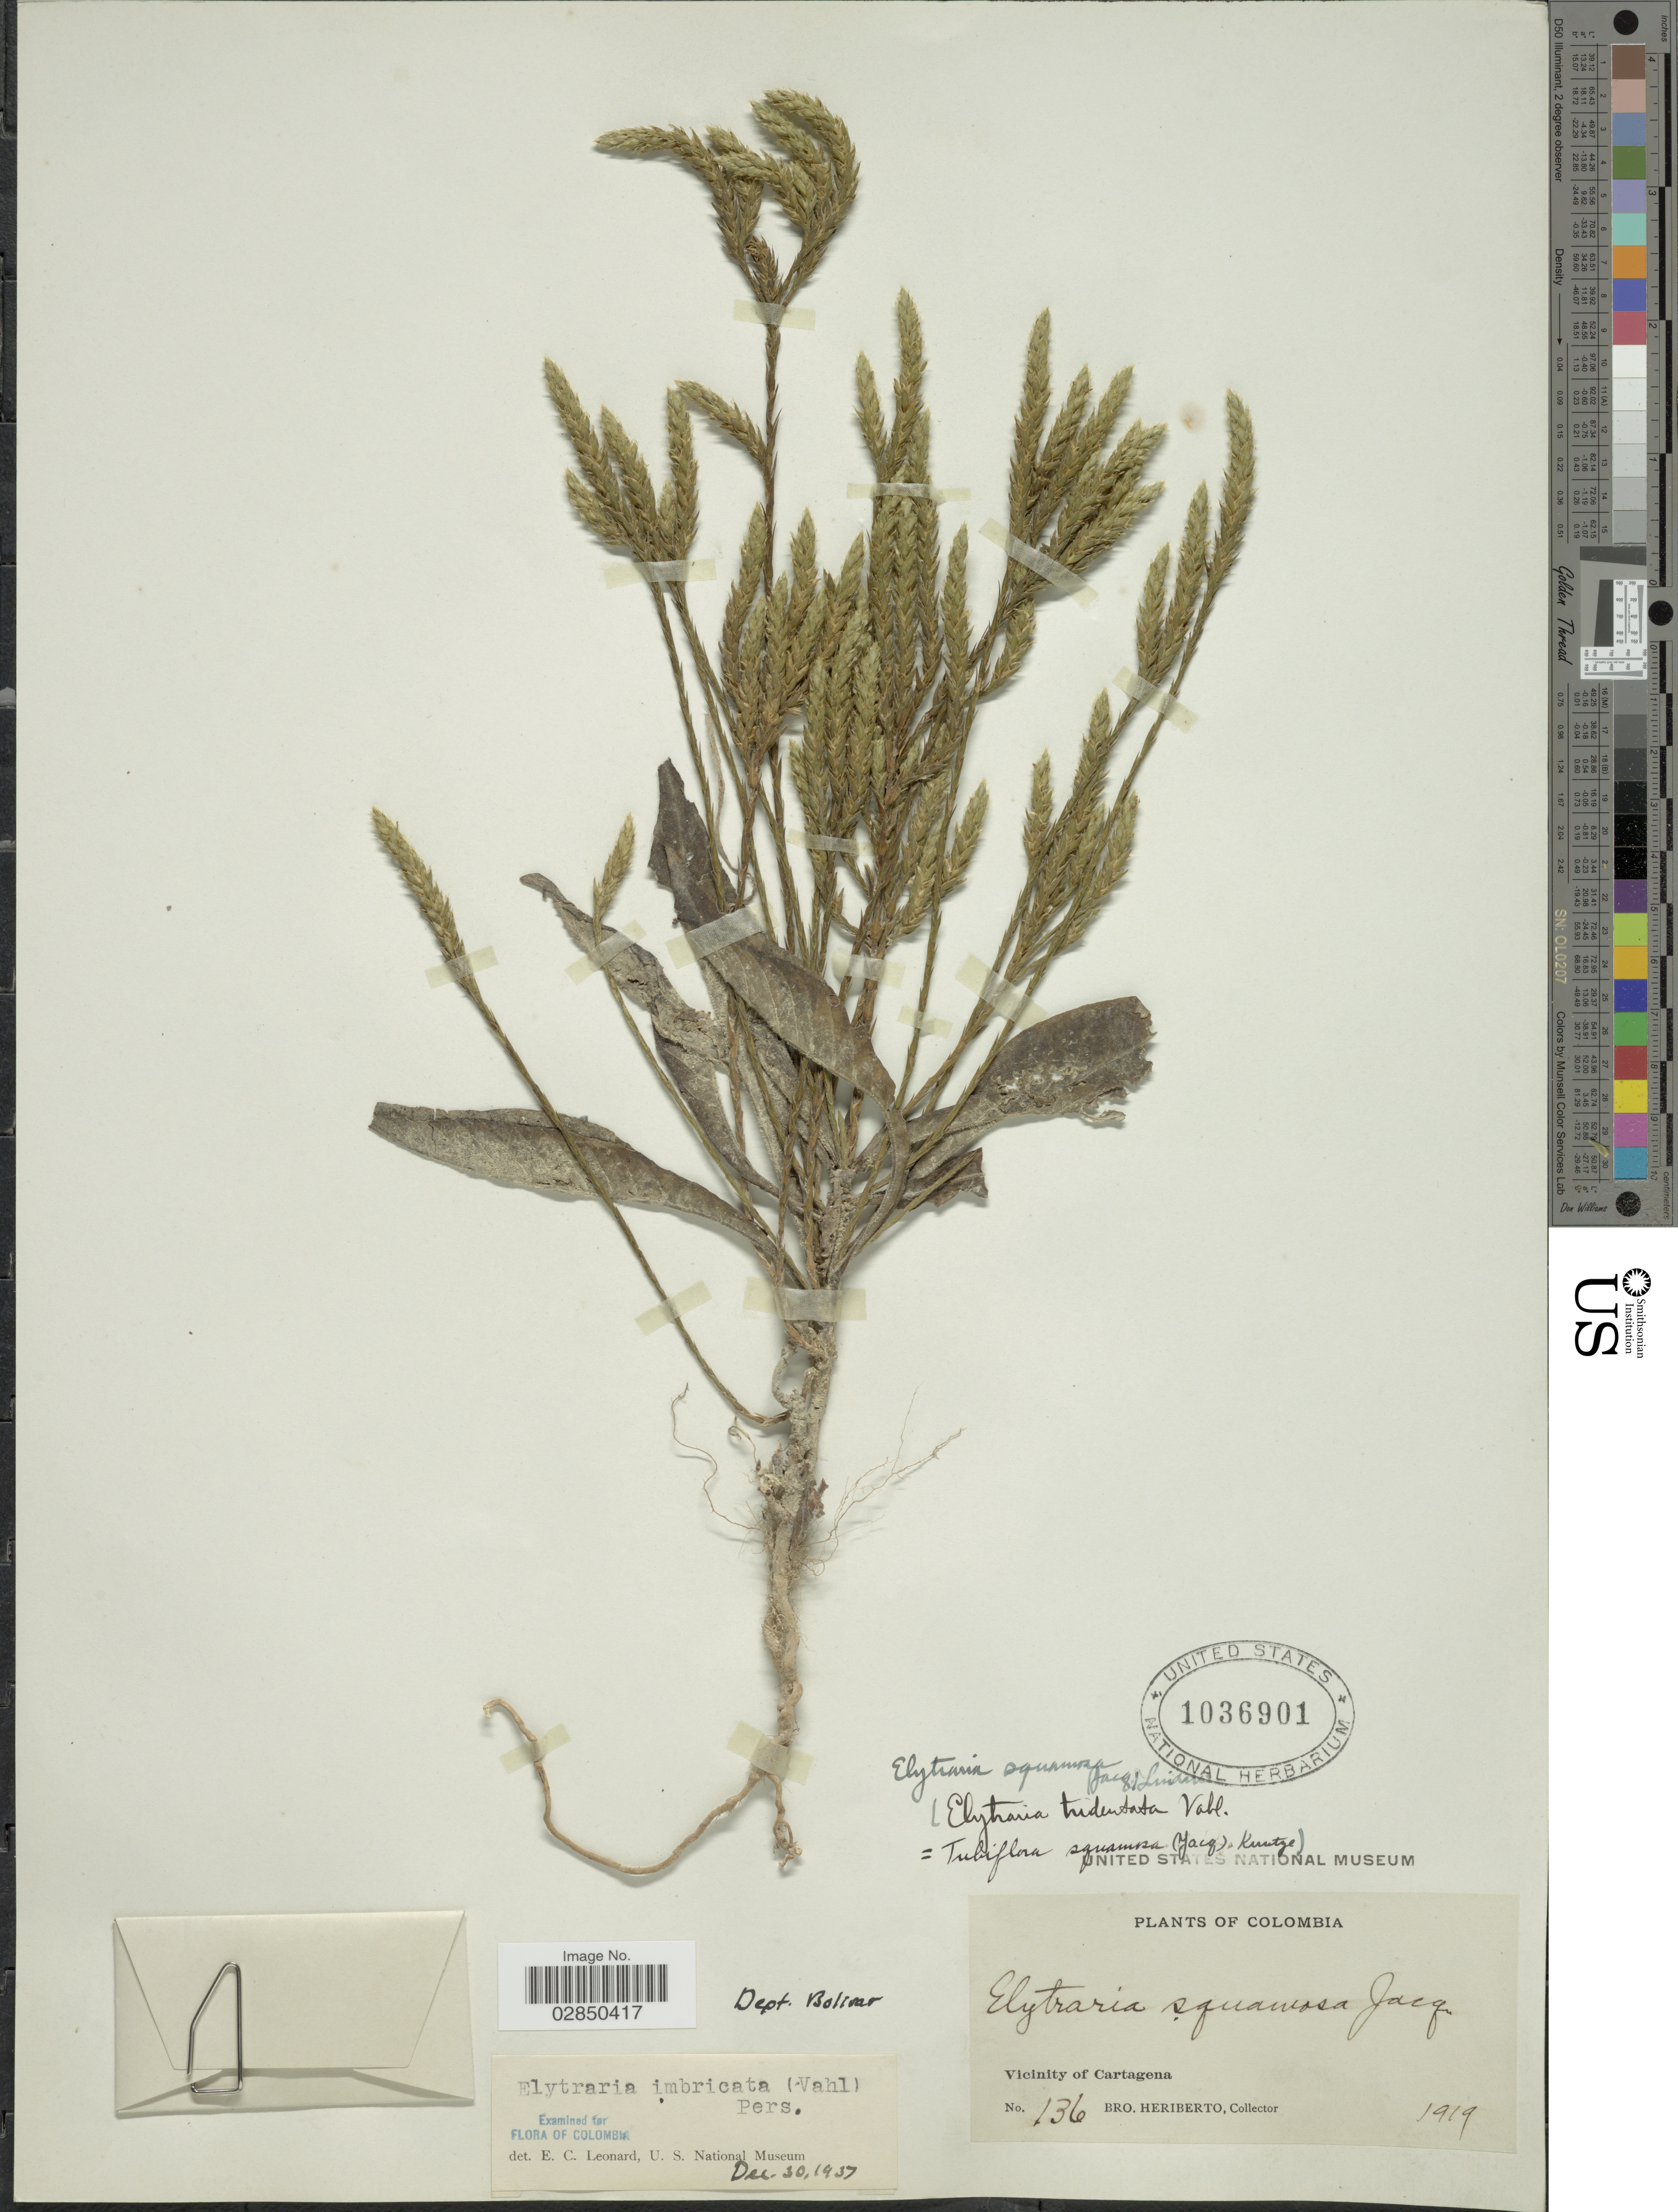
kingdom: Plantae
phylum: Tracheophyta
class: Magnoliopsida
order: Lamiales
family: Acanthaceae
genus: Elytraria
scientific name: Elytraria imbricata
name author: (Vahl) Pers.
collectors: B. Heriberto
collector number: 136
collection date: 1919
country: Colombia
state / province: Bolívar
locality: Dept. Bolívar. Vicinity of Cartagena.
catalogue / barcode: US 1036901